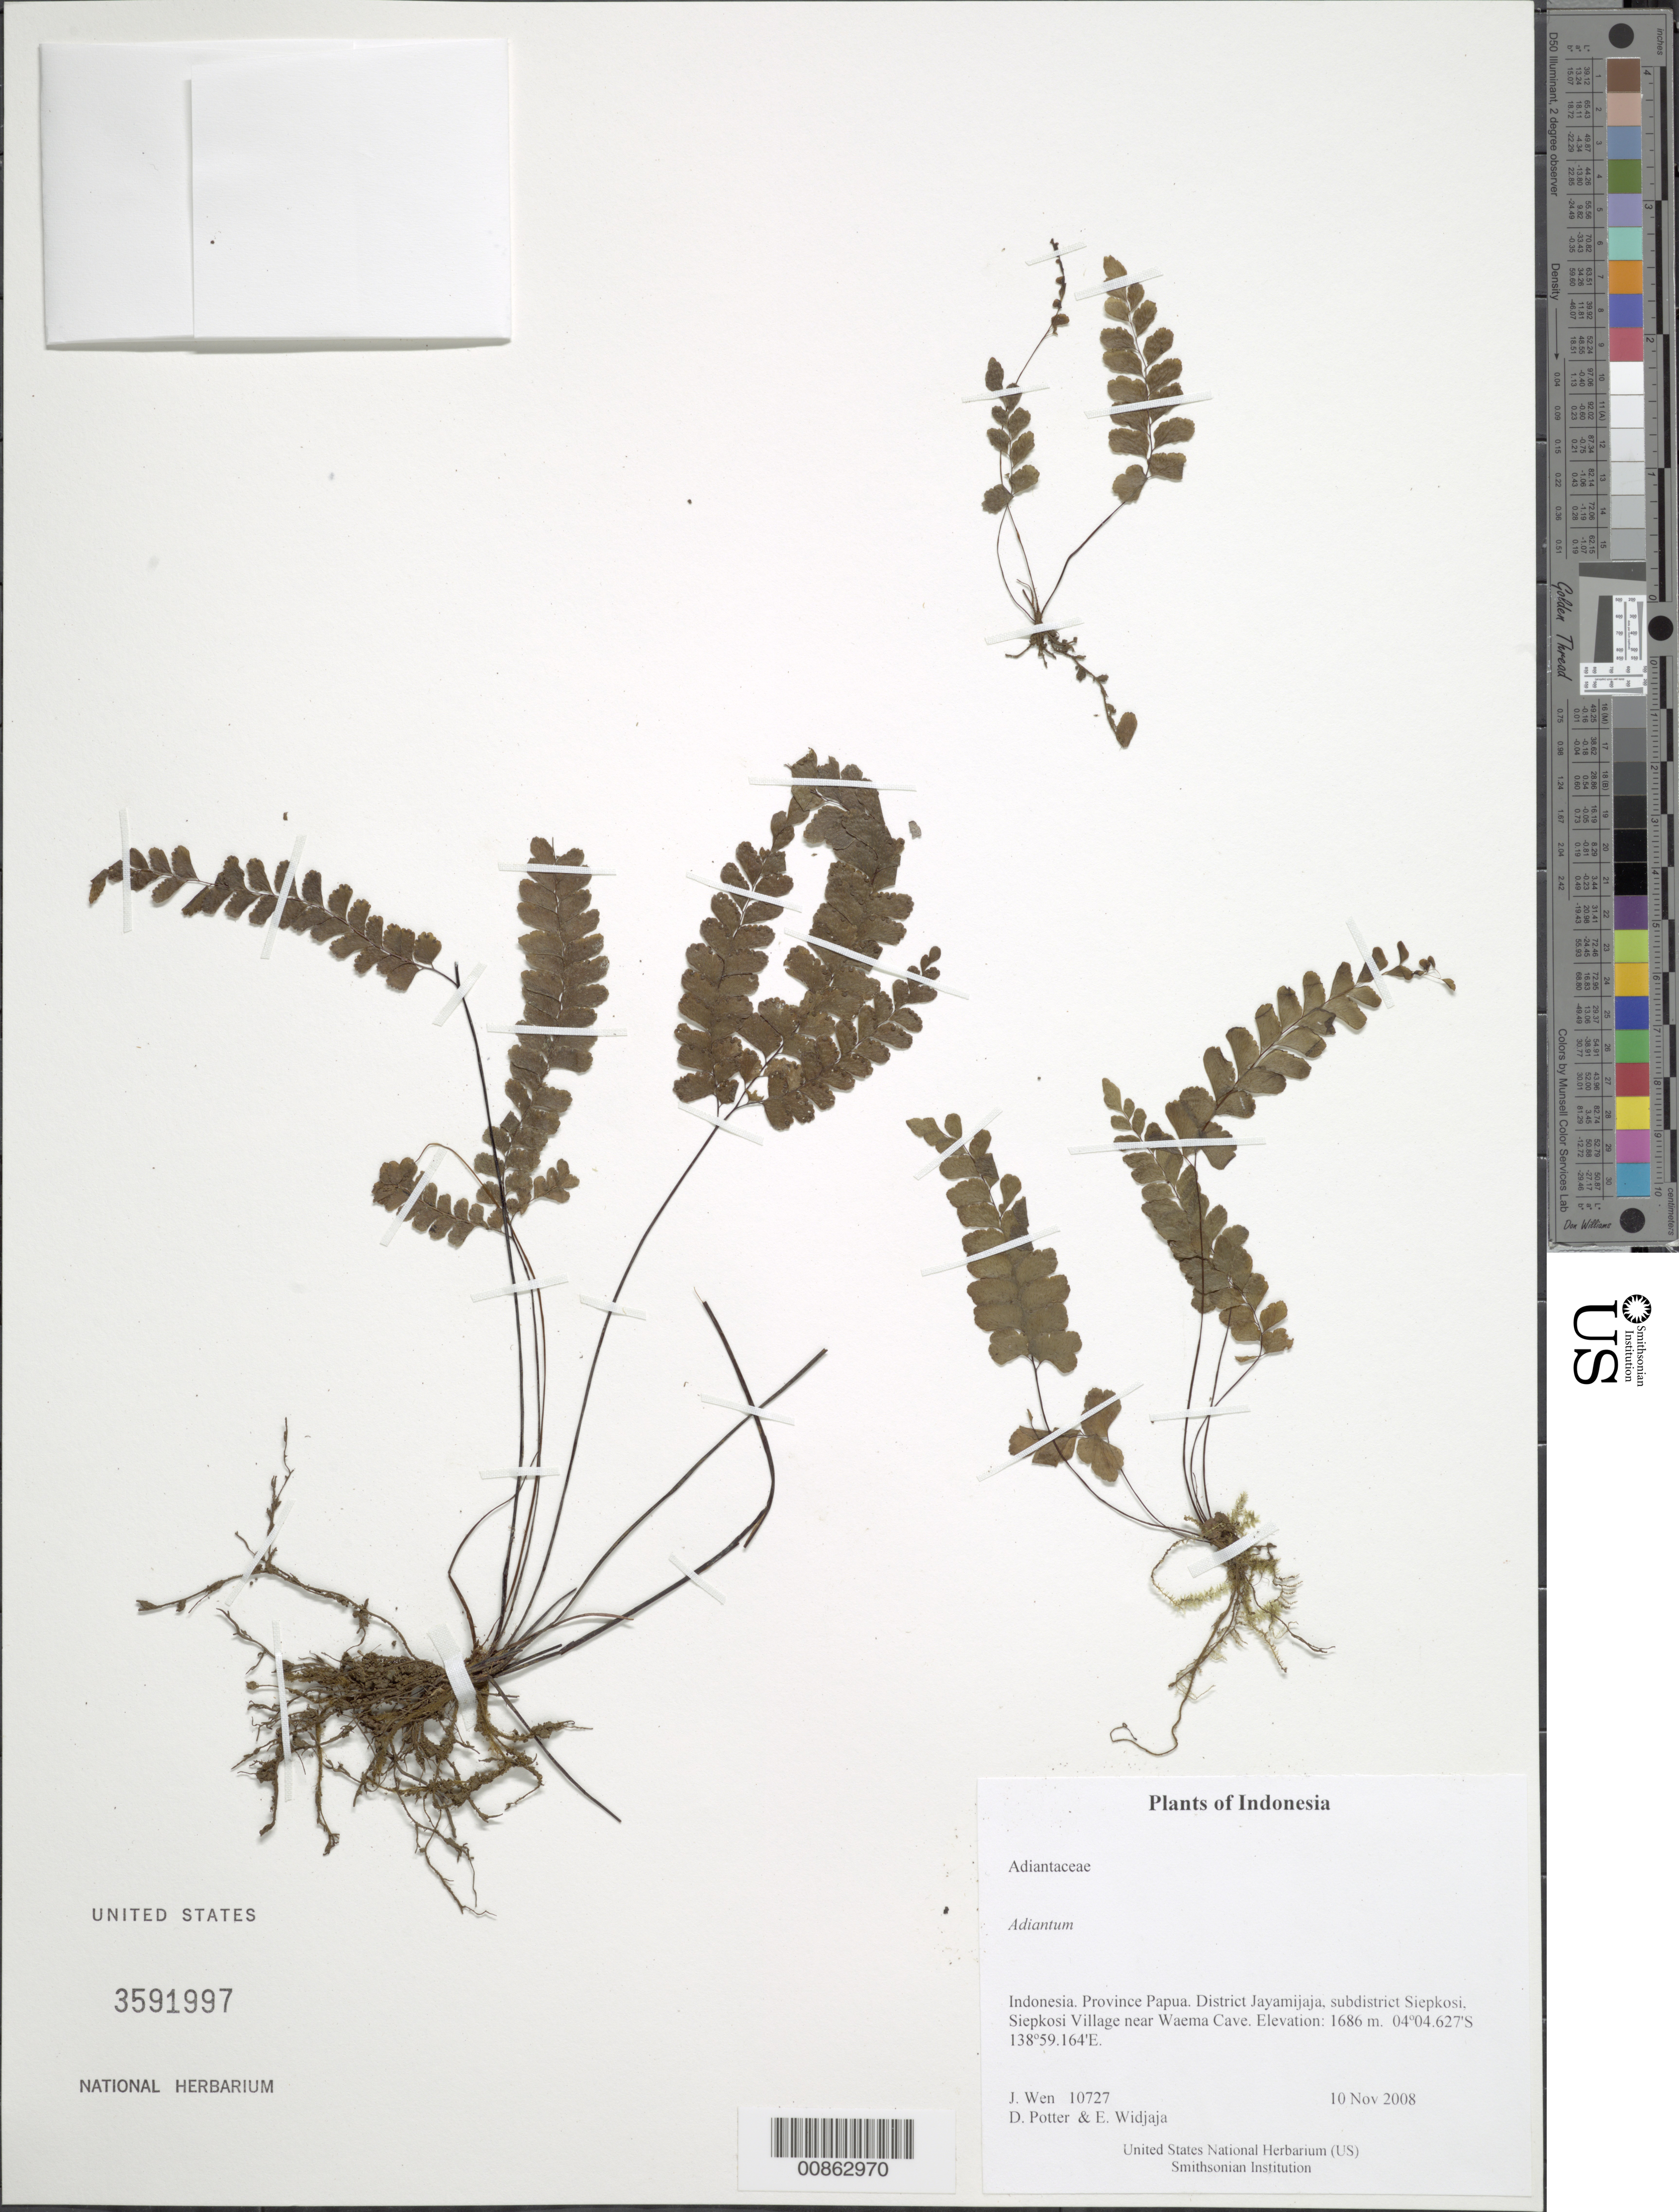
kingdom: Plantae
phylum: Tracheophyta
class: Polypodiopsida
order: Polypodiales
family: Pteridaceae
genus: Adiantum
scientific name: Adiantum sp.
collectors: J. Wen, D. Potter & E. A. Widjaja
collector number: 10727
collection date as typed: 10 Nov 2008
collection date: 2008-11-10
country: Indonesia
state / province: Papua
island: New Guinea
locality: District Jayamijaja, subdistrict Siepkosi, Siepkosi Village near Waema Cave. Irian Barat.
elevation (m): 1686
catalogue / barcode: US 3591997